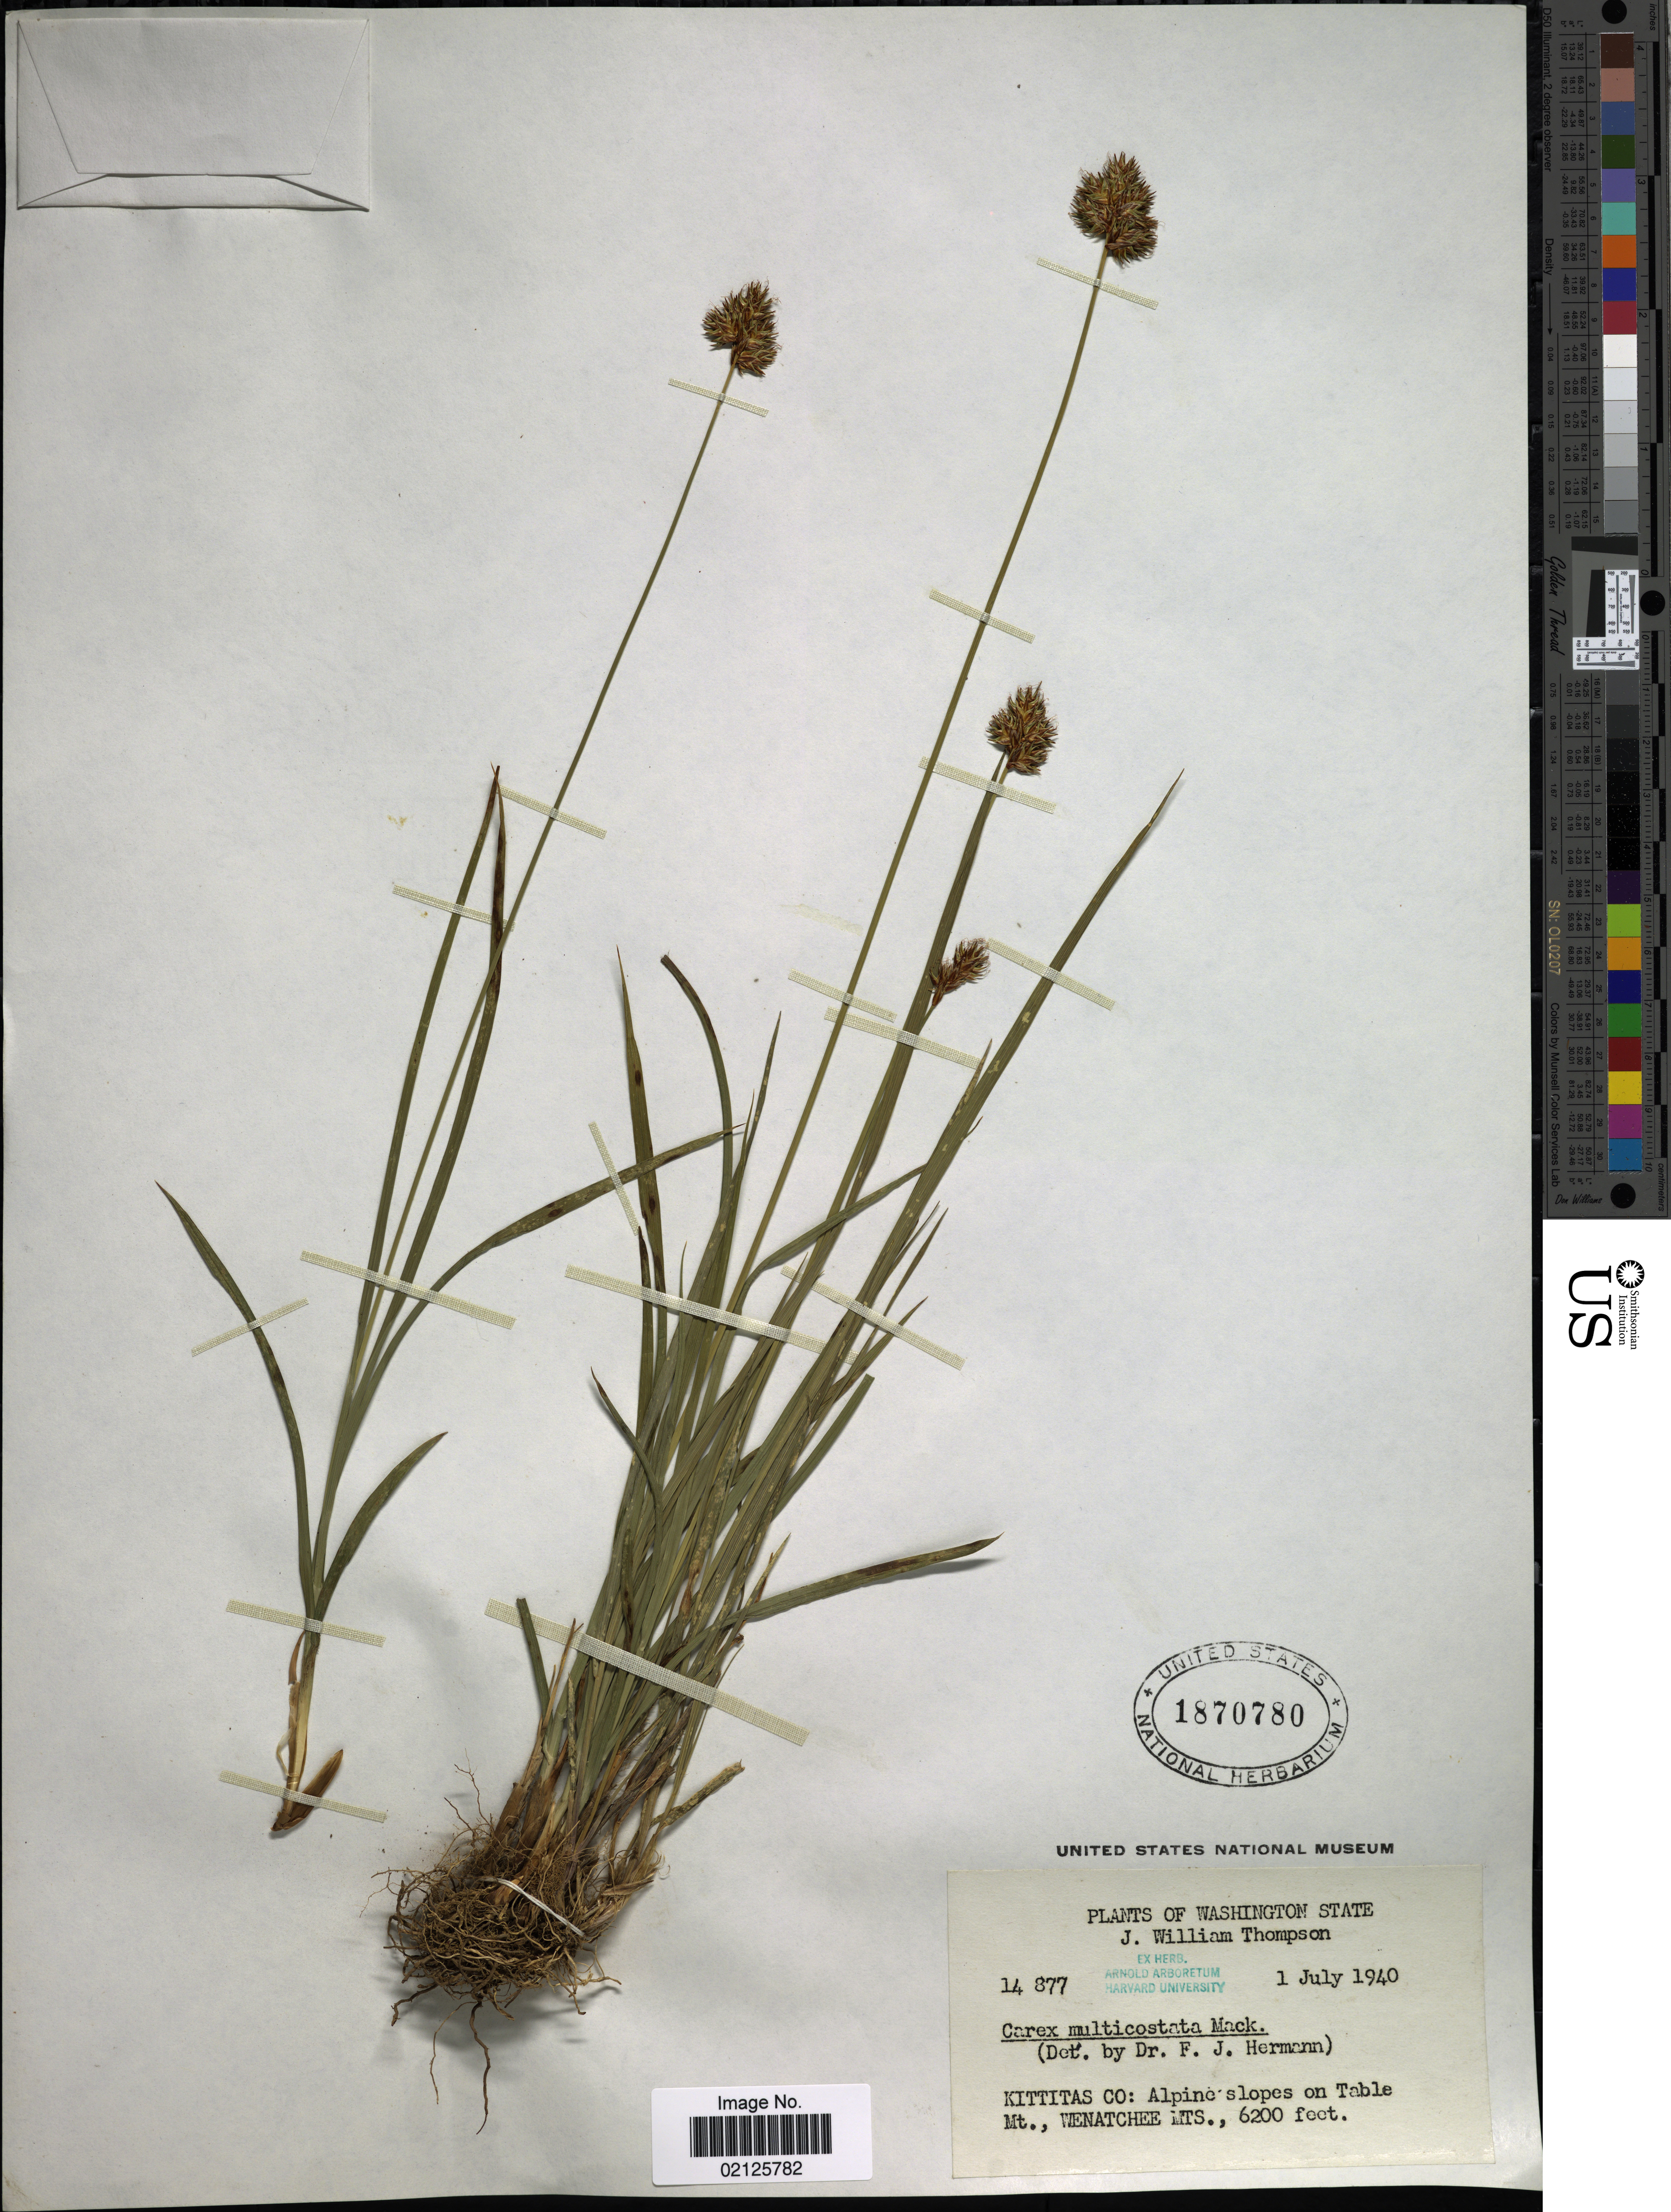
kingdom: Plantae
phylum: Tracheophyta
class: Liliopsida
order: Poales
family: Cyperaceae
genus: Carex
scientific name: Carex multicostata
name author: Mack.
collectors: J. W. Thompson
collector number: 14877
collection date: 1940-07-01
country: United States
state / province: Washington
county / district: Kittitas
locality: Kittittas Co: Alpine slopes on Table Mt., Wenatchee Mts.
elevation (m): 1890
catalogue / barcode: US 1870780